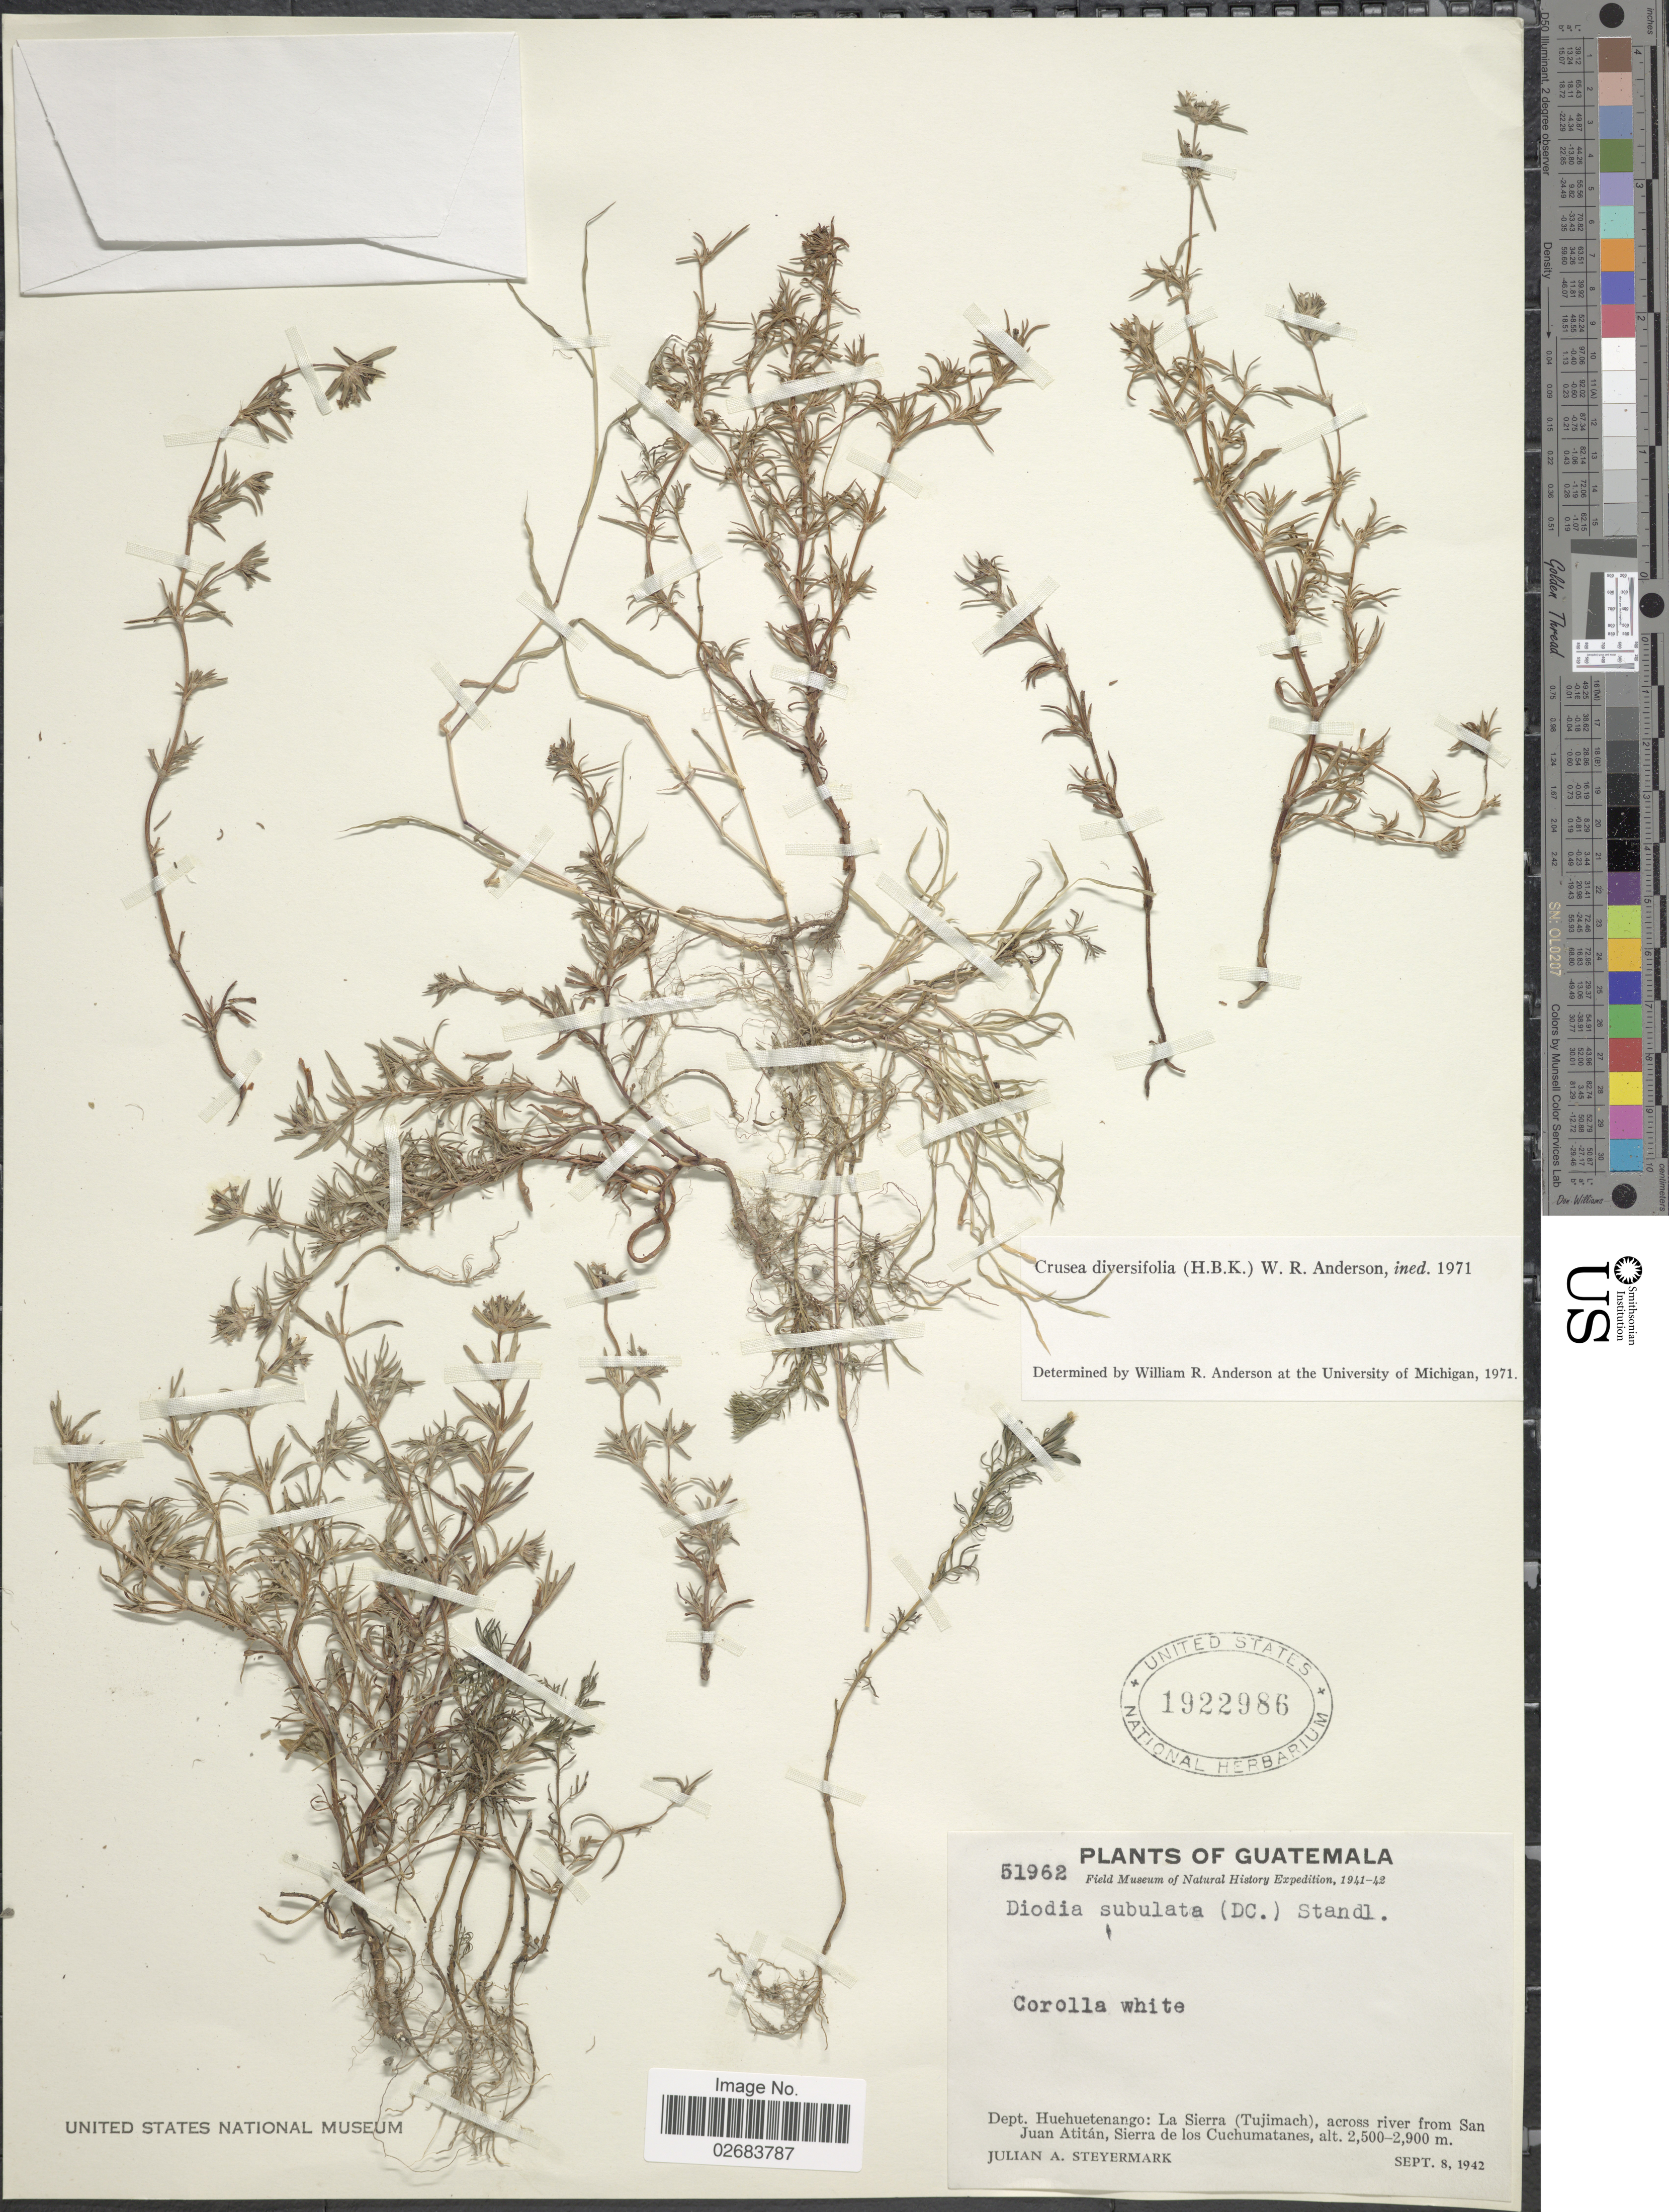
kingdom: Plantae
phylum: Tracheophyta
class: Magnoliopsida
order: Gentianales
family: Rubiaceae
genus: Crusea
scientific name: Crusea diversifolia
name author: (Kunth) W.R. Anderson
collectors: J. Steyermark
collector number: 51962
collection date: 1942-09-08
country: Guatemala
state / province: Huehuetenango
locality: La Sierra (Tujimach), across river from San Juan Atitan, Sierra de los Cuchumatanes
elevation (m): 2500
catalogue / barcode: US 1922986